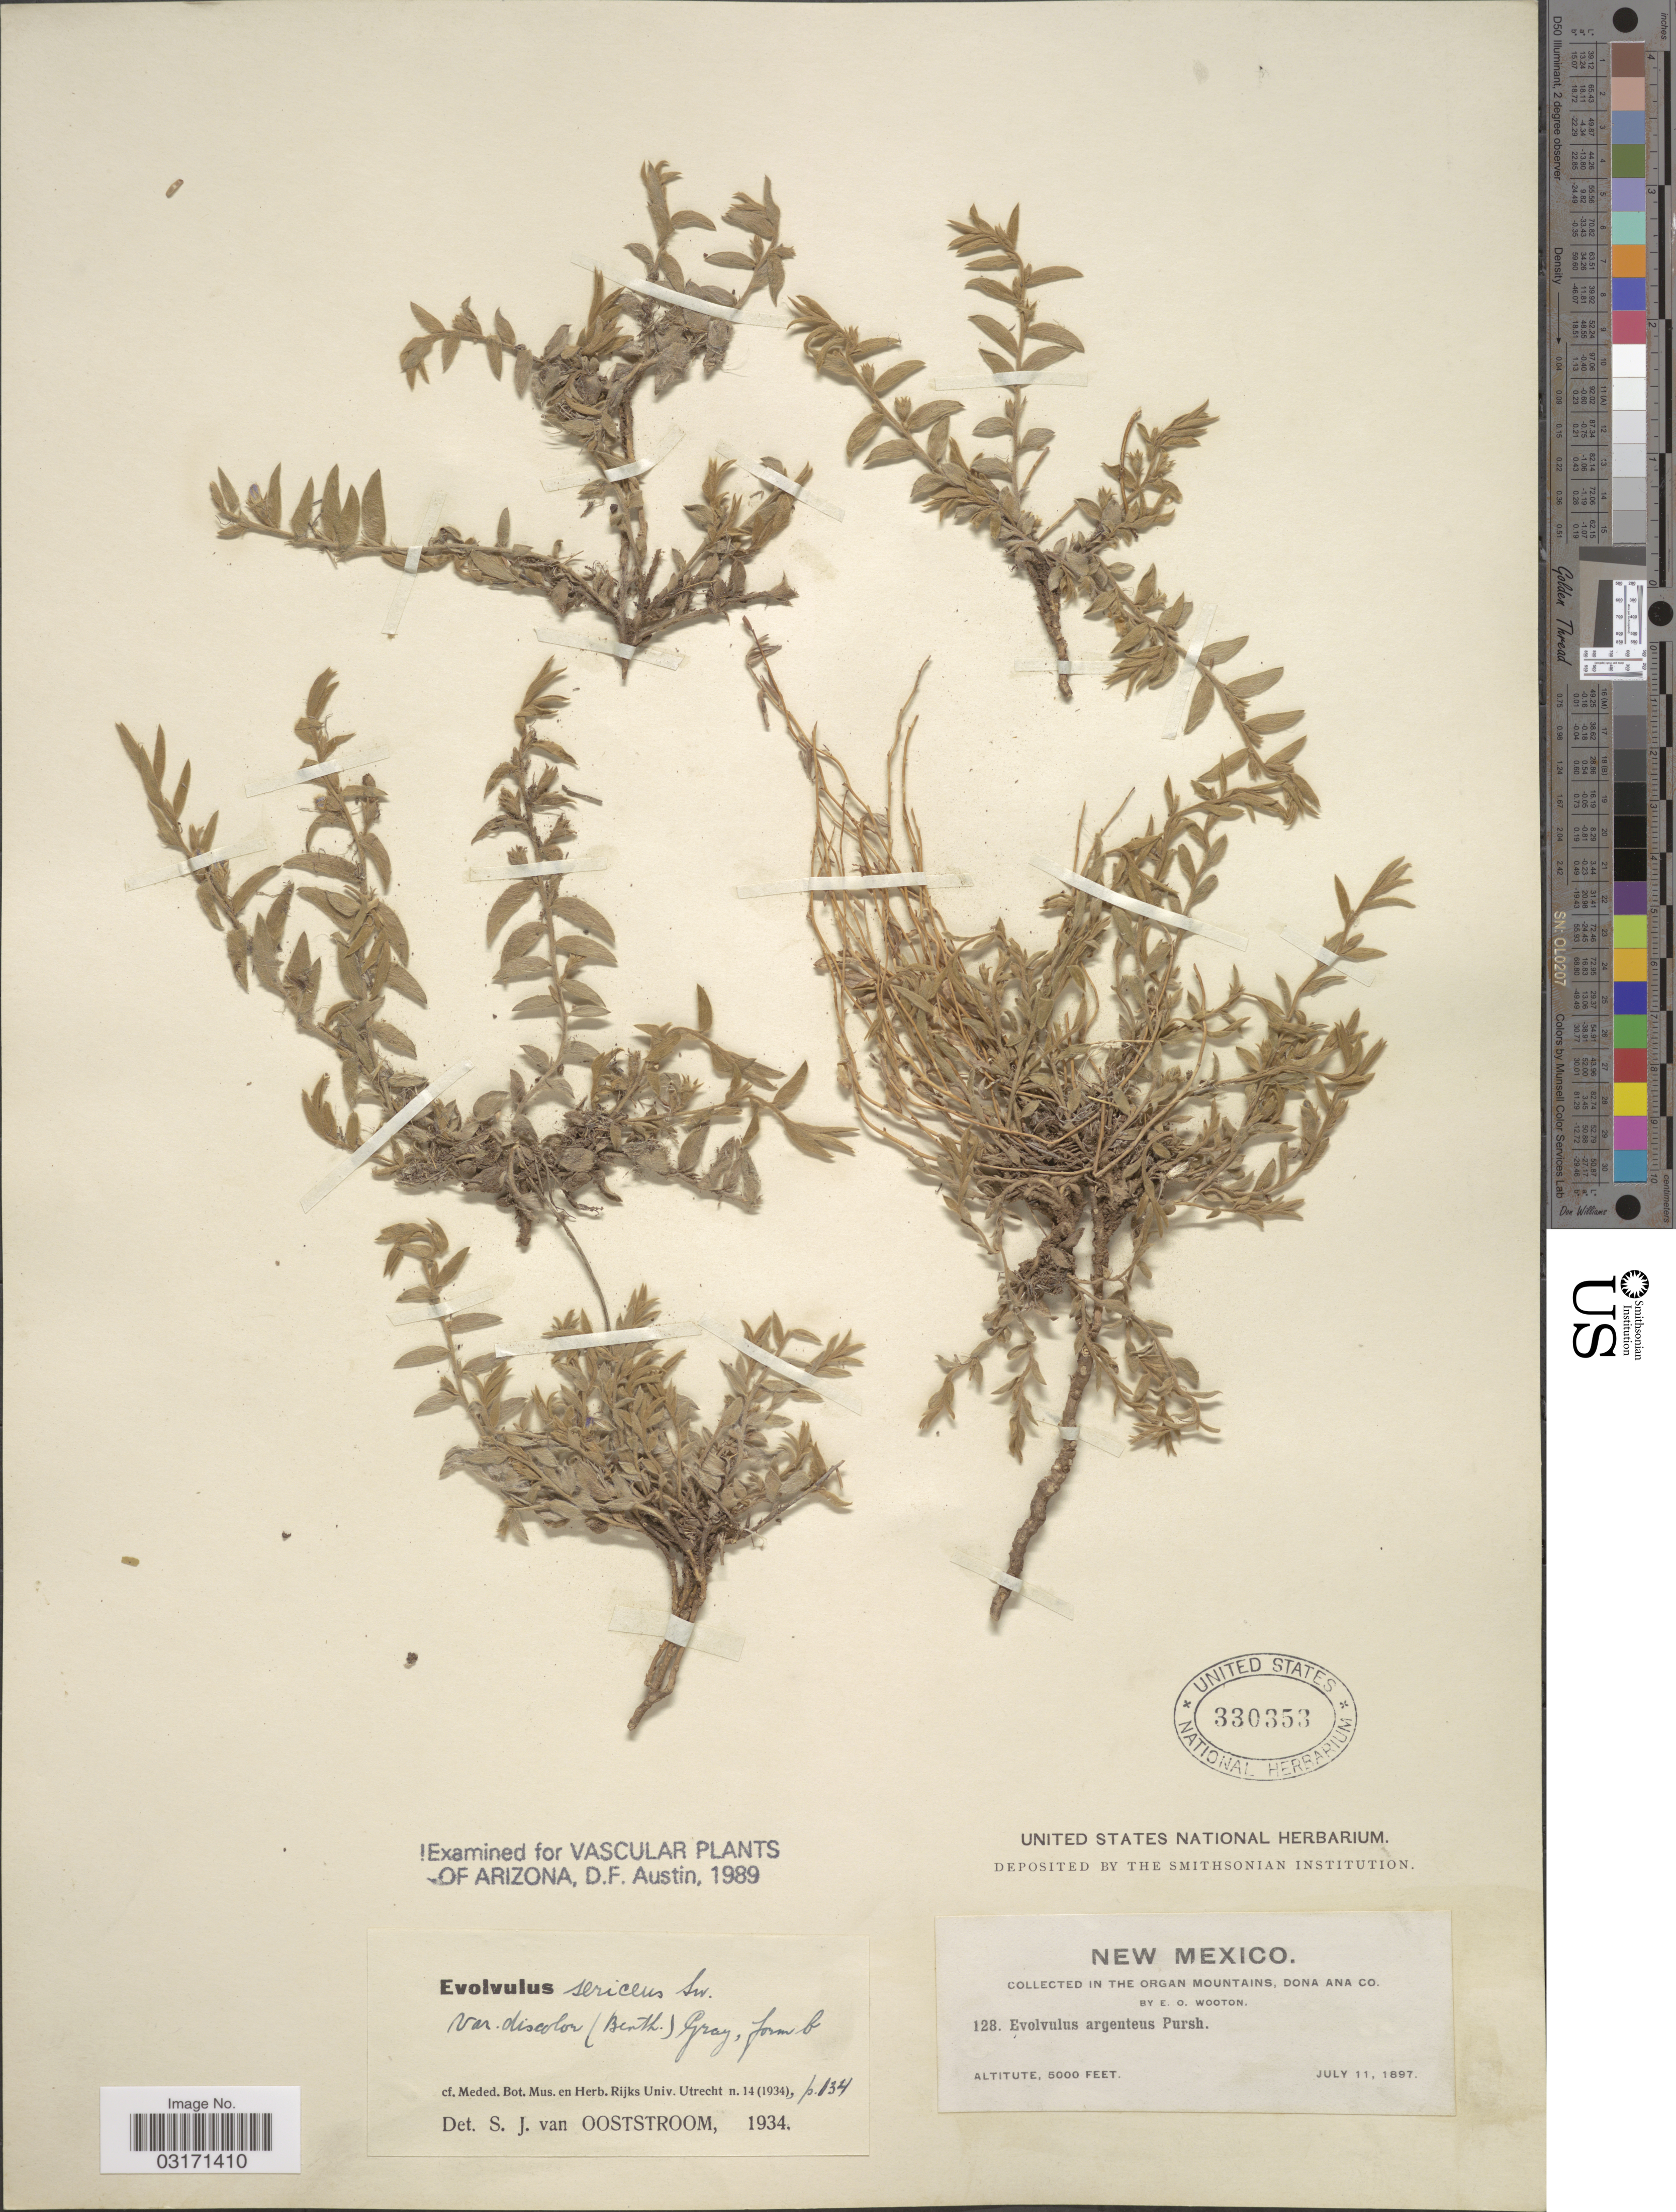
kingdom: Plantae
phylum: Tracheophyta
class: Magnoliopsida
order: Solanales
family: Convolvulaceae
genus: Evolvulus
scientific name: Evolvulus sericeus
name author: Sw.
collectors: E. O. Wooton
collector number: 128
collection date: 1897-07-11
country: United States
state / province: New Mexico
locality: In The Organ Mountains, Dona Ana Co.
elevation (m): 1524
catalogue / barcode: US 330353